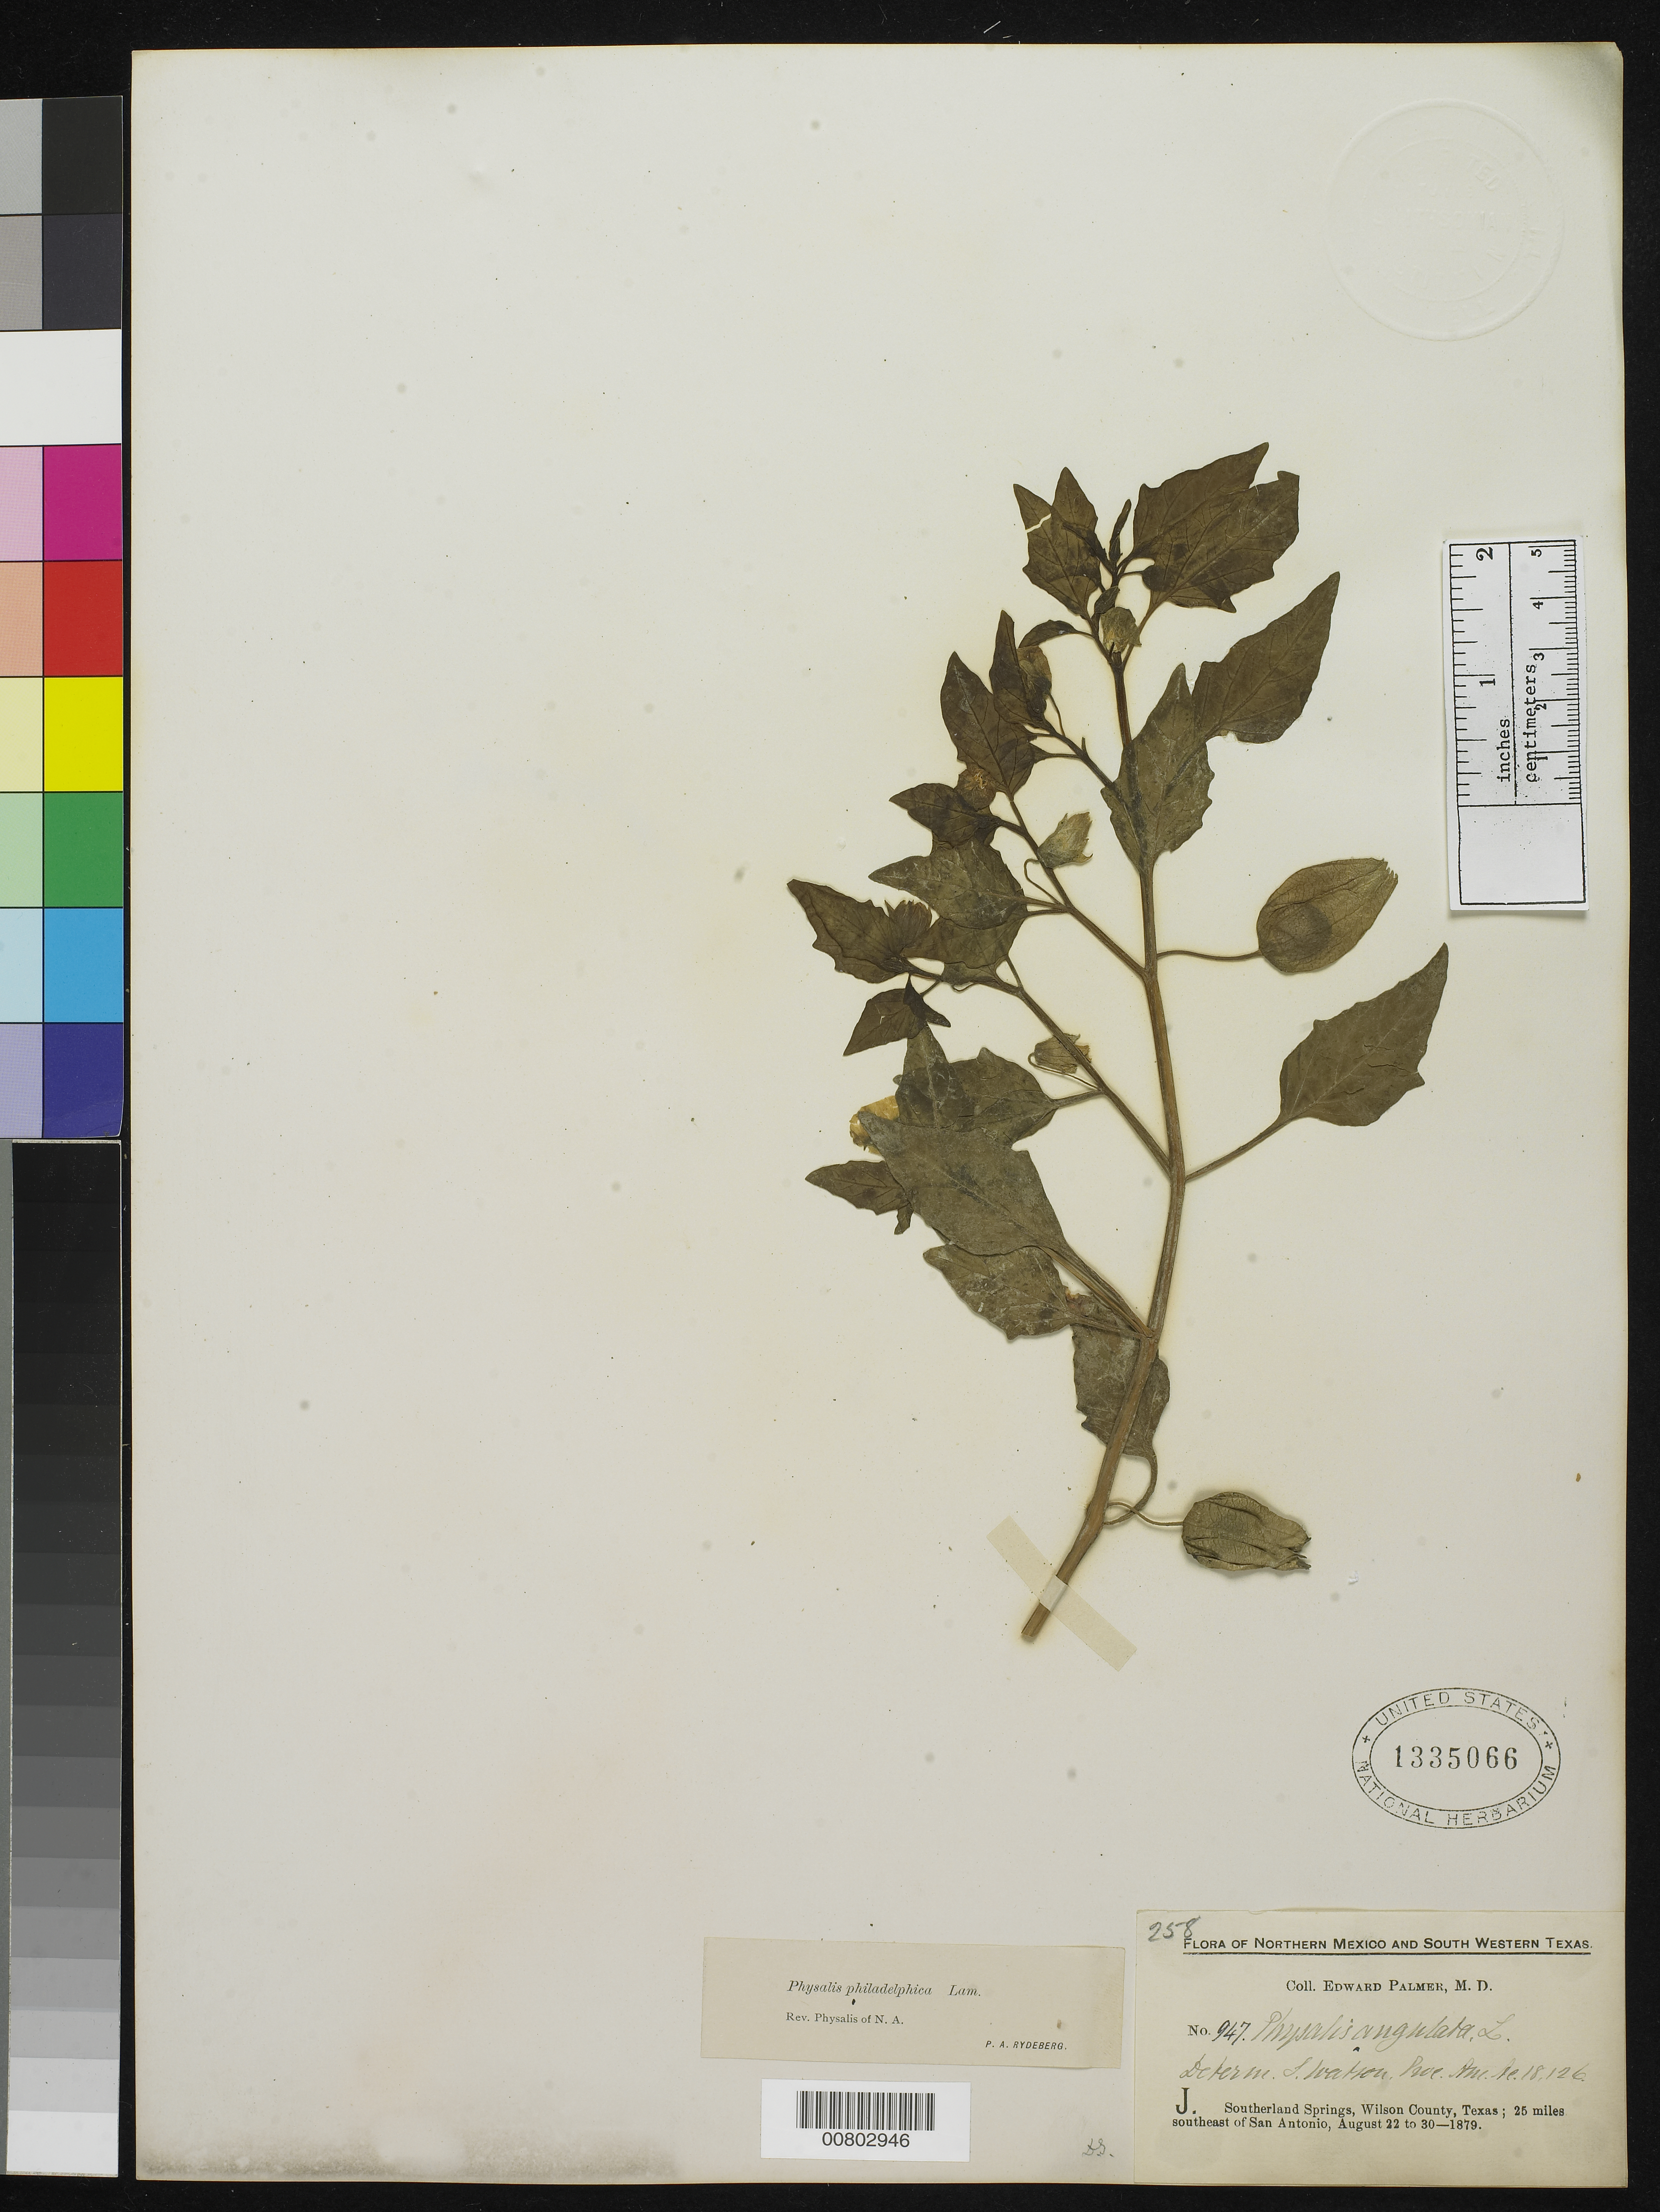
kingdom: Plantae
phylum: Tracheophyta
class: Magnoliopsida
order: Solanales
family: Solanaceae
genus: Physalis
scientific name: Physalis subglabrata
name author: Mack. & Bush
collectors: E. Palmer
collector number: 947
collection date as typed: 22 Aug 1879 to 30 Aug 1879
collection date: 1879-08-22/1879-08-30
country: United States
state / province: Texas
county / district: Wilson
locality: J. Southerland Springs, Wilson County, Texas; 25 miles southeast of San Antonio.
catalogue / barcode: US 1335066